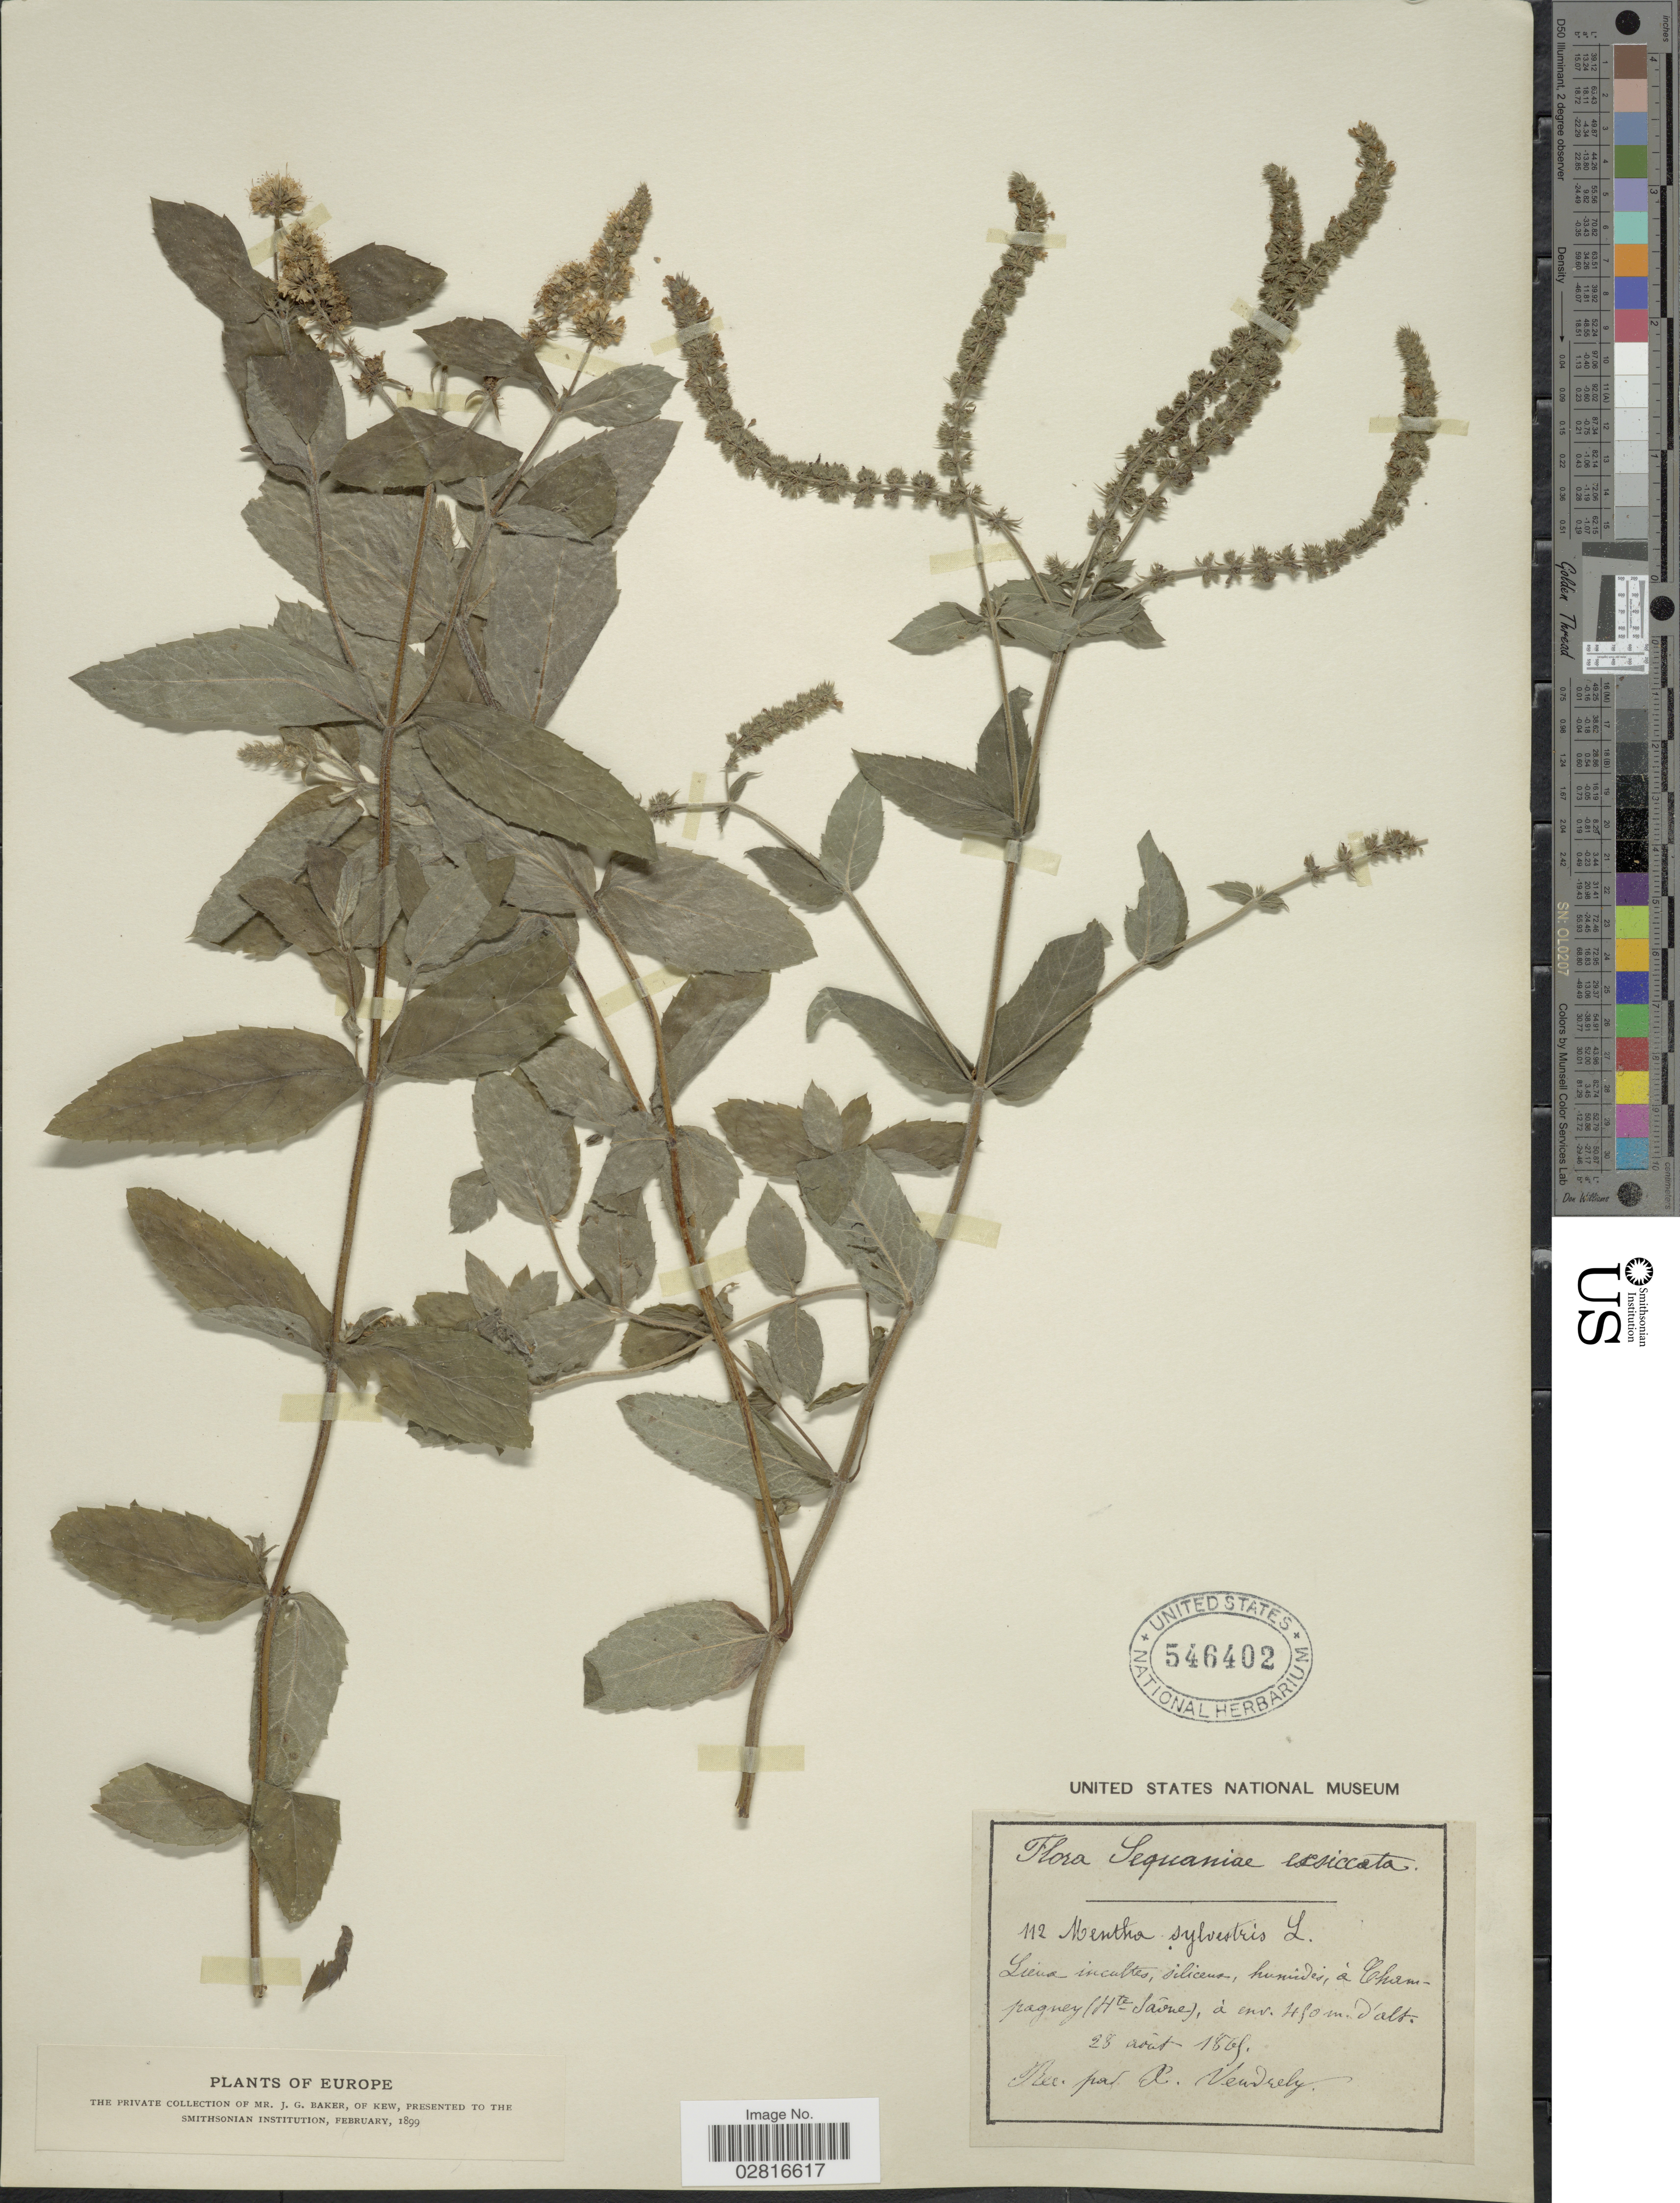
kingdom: Plantae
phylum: Tracheophyta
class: Magnoliopsida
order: Lamiales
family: Lamiaceae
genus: Mentha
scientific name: Mentha sylvestris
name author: L.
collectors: X. Vendrely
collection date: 1865-08-28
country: France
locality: Sequaniae. À Champagney (Hte Sâvue [interpreted]). Europe.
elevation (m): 450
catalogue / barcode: US 546402